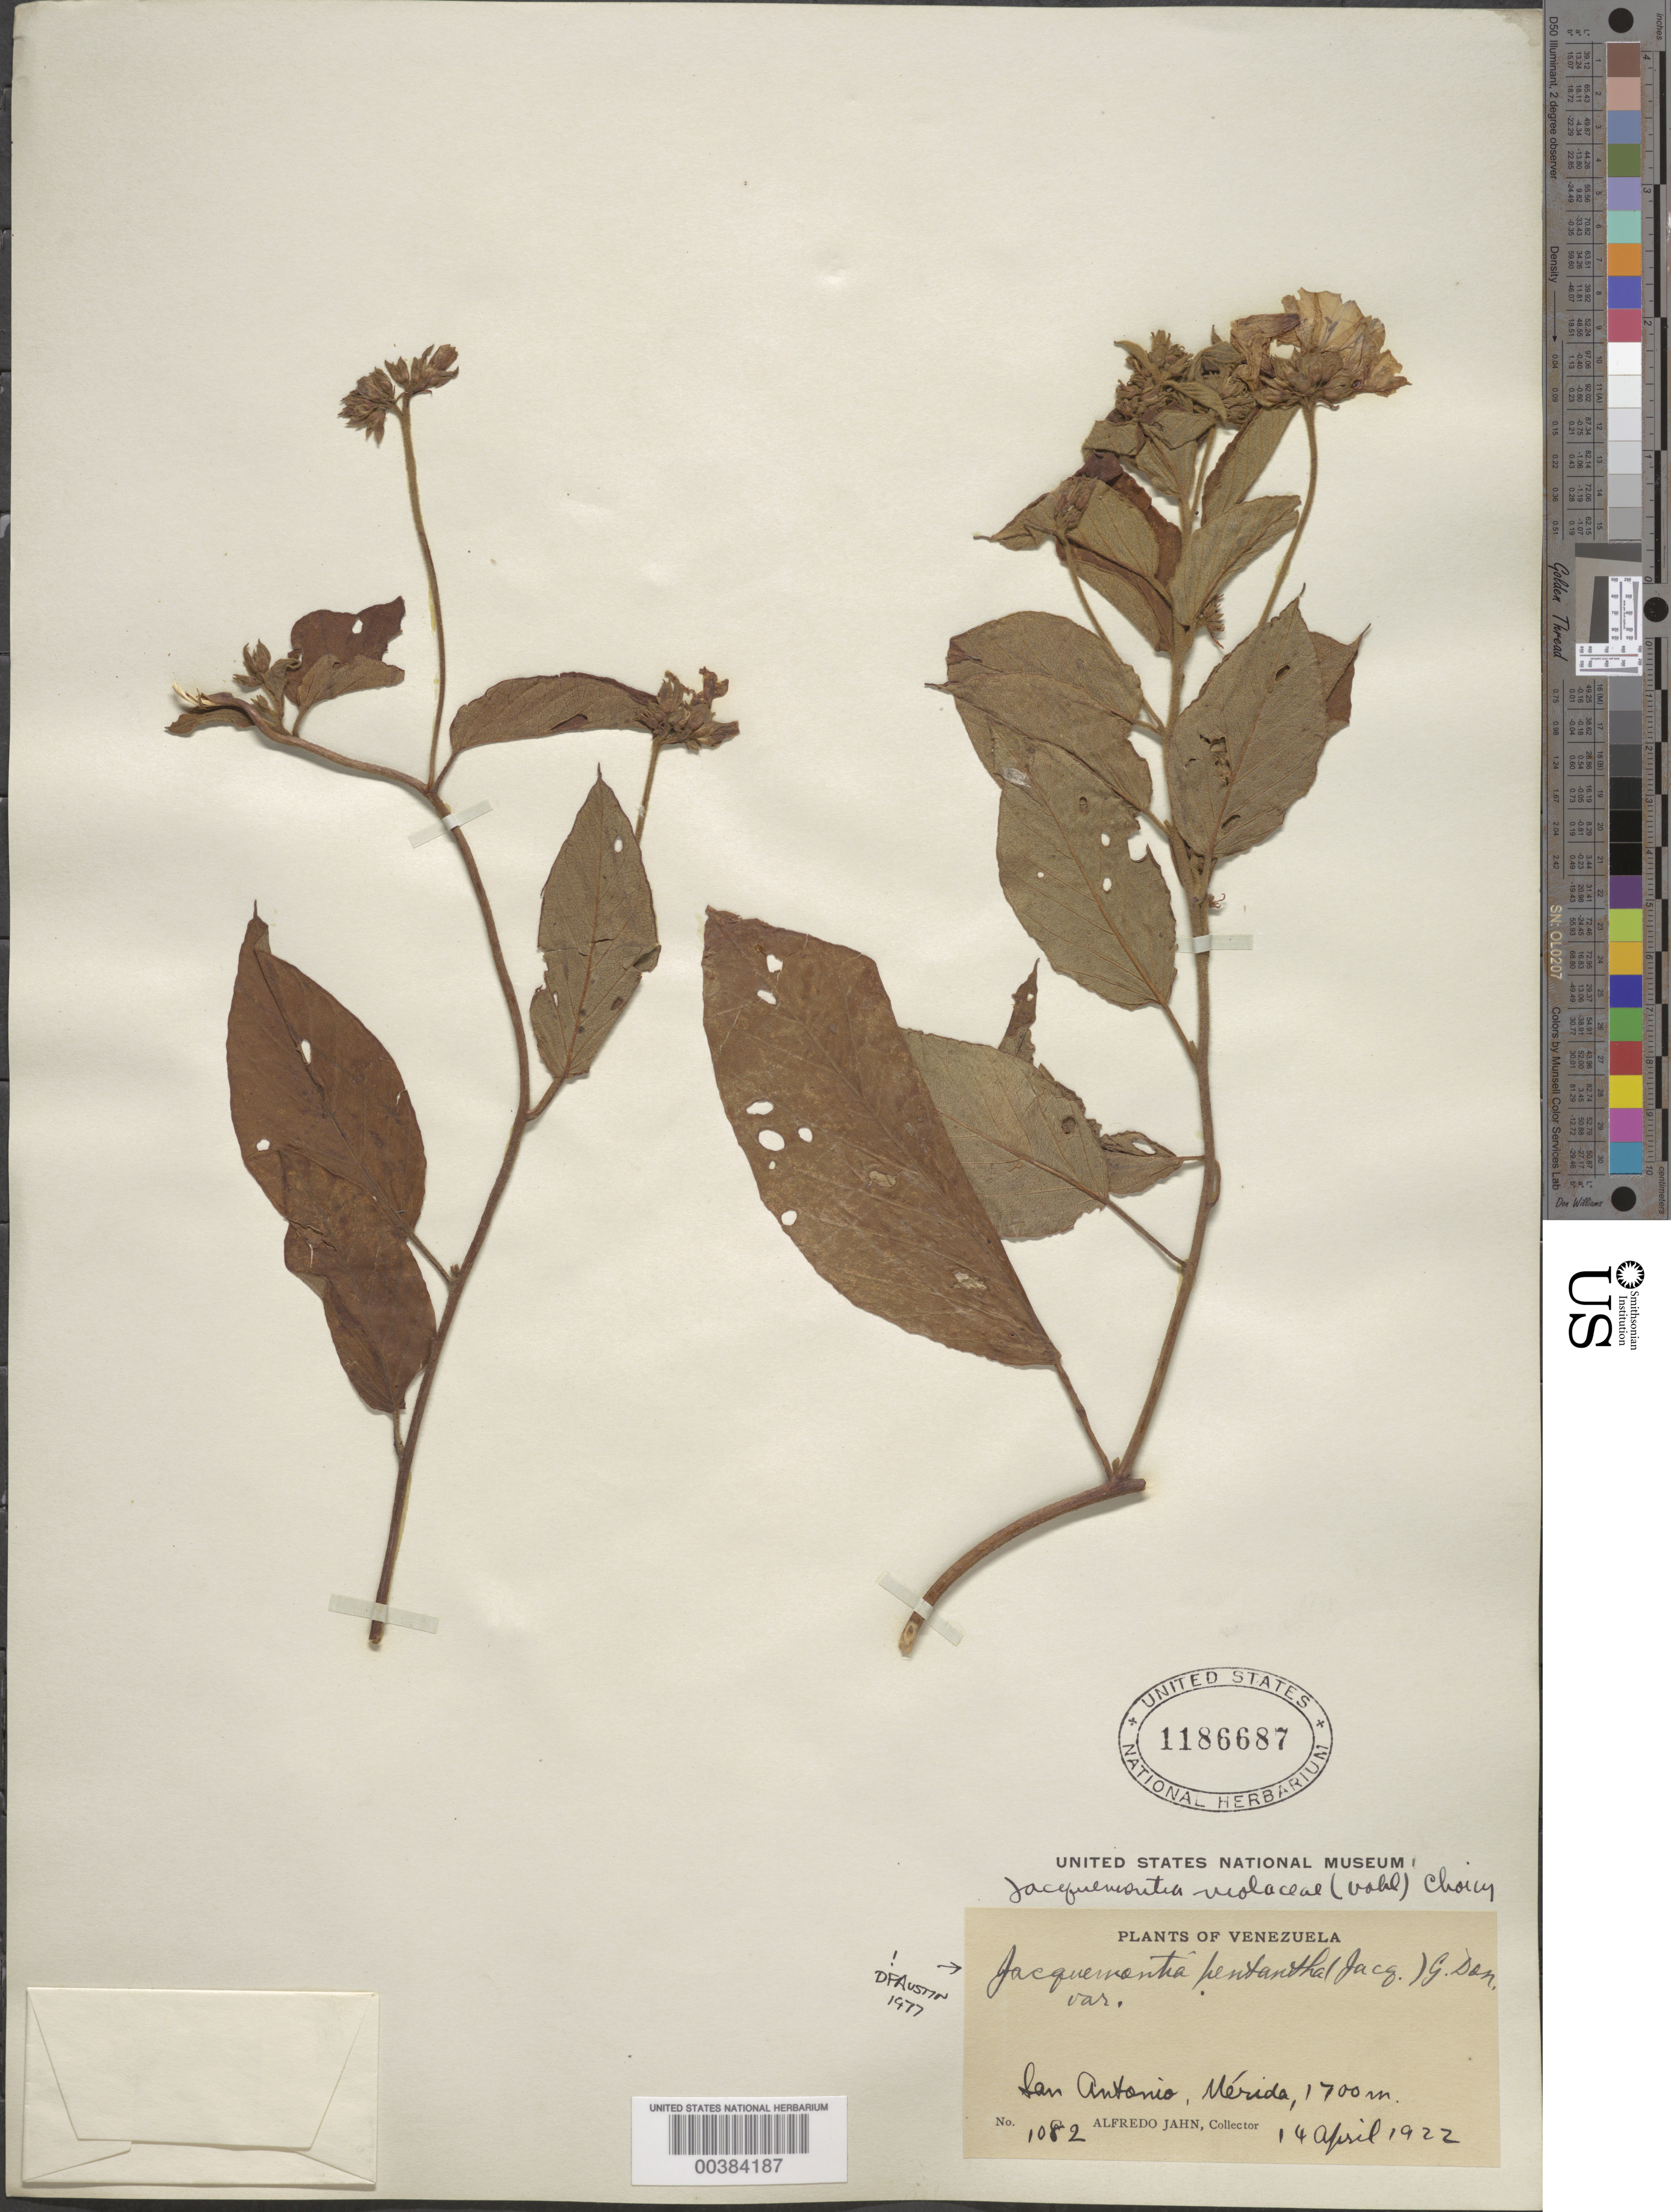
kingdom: Plantae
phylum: Tracheophyta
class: Magnoliopsida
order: Solanales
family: Convolvulaceae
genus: Jacquemontia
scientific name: Jacquemontia pentanthos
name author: (Jacq.) G. Don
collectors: A. Jahn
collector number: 1082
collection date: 1922-04-14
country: Venezuela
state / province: Mérida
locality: San Antonio, Mérida.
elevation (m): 1700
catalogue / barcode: US 1186687